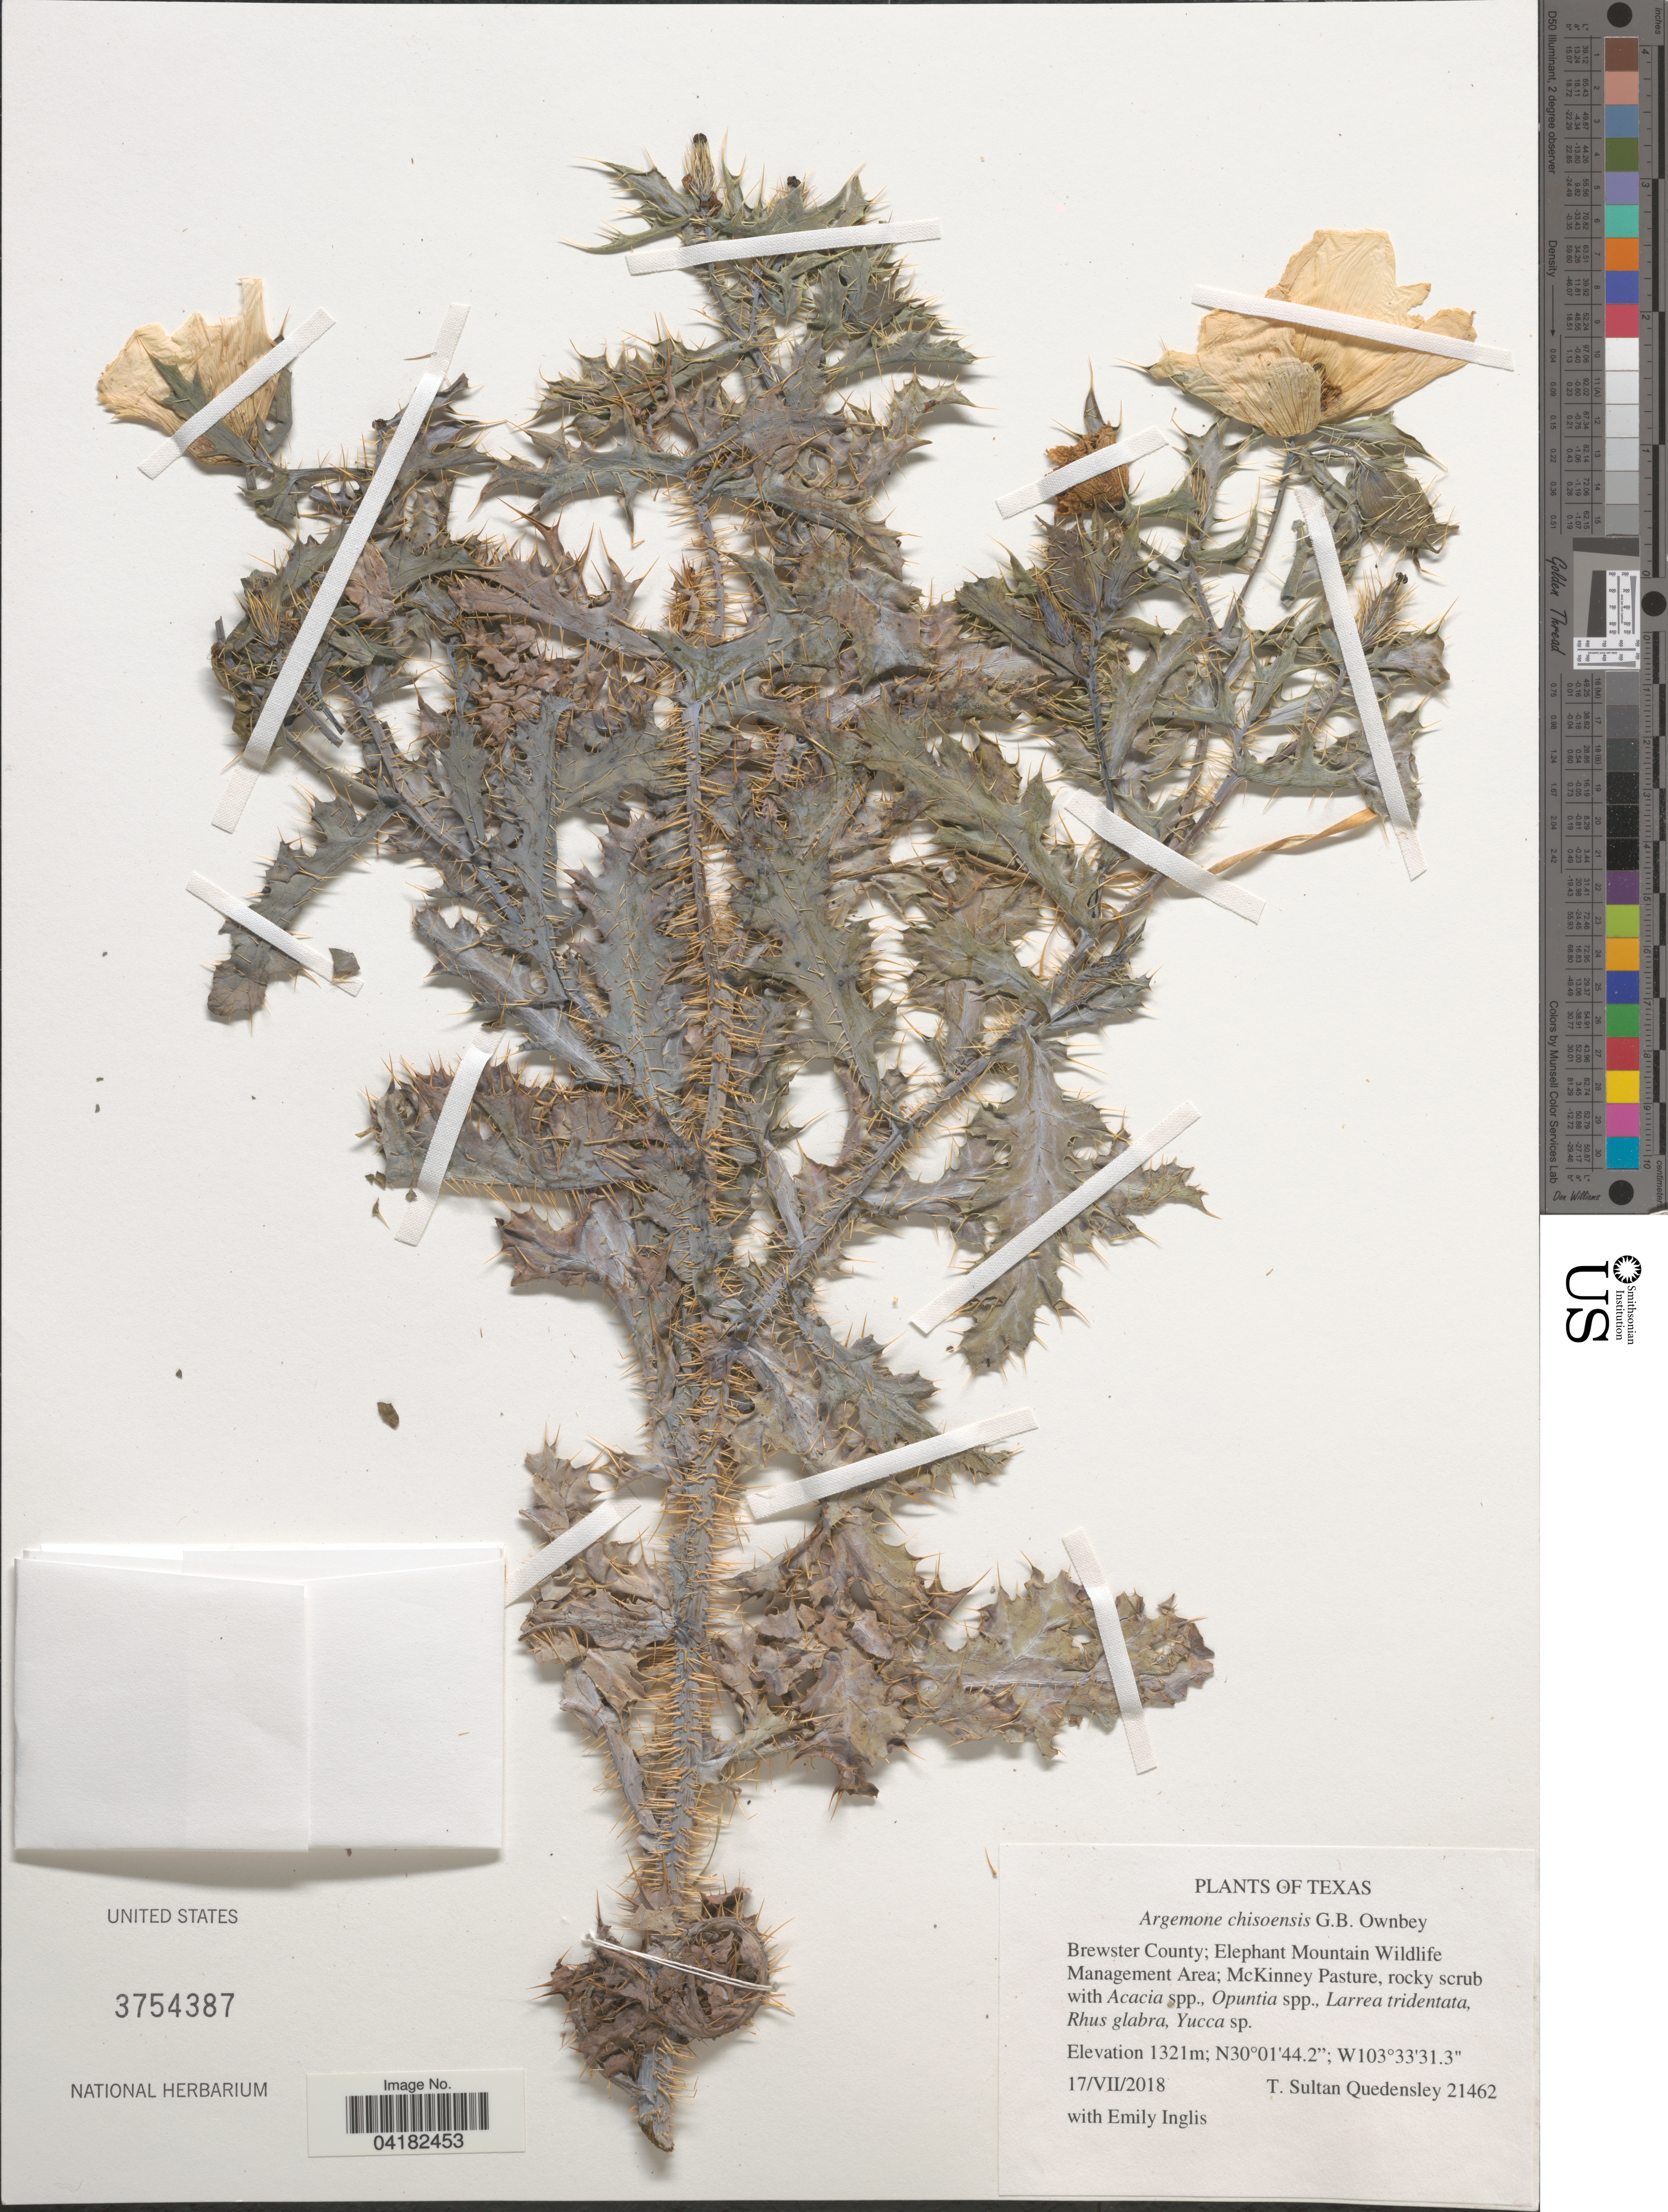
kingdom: Plantae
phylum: Tracheophyta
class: Magnoliopsida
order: Ranunculales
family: Papaveraceae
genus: Argemone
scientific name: Argemone chisosensis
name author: G.B. Ownbey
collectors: T. S. Quedensley & E. Inglis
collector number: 21462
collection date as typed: Transcribed d/m/y: 17/7/2018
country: United States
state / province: Texas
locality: Brewster County; Elephant Mountain Wildlife Management Area; McKinney Pasture.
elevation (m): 1321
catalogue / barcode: US 3754387